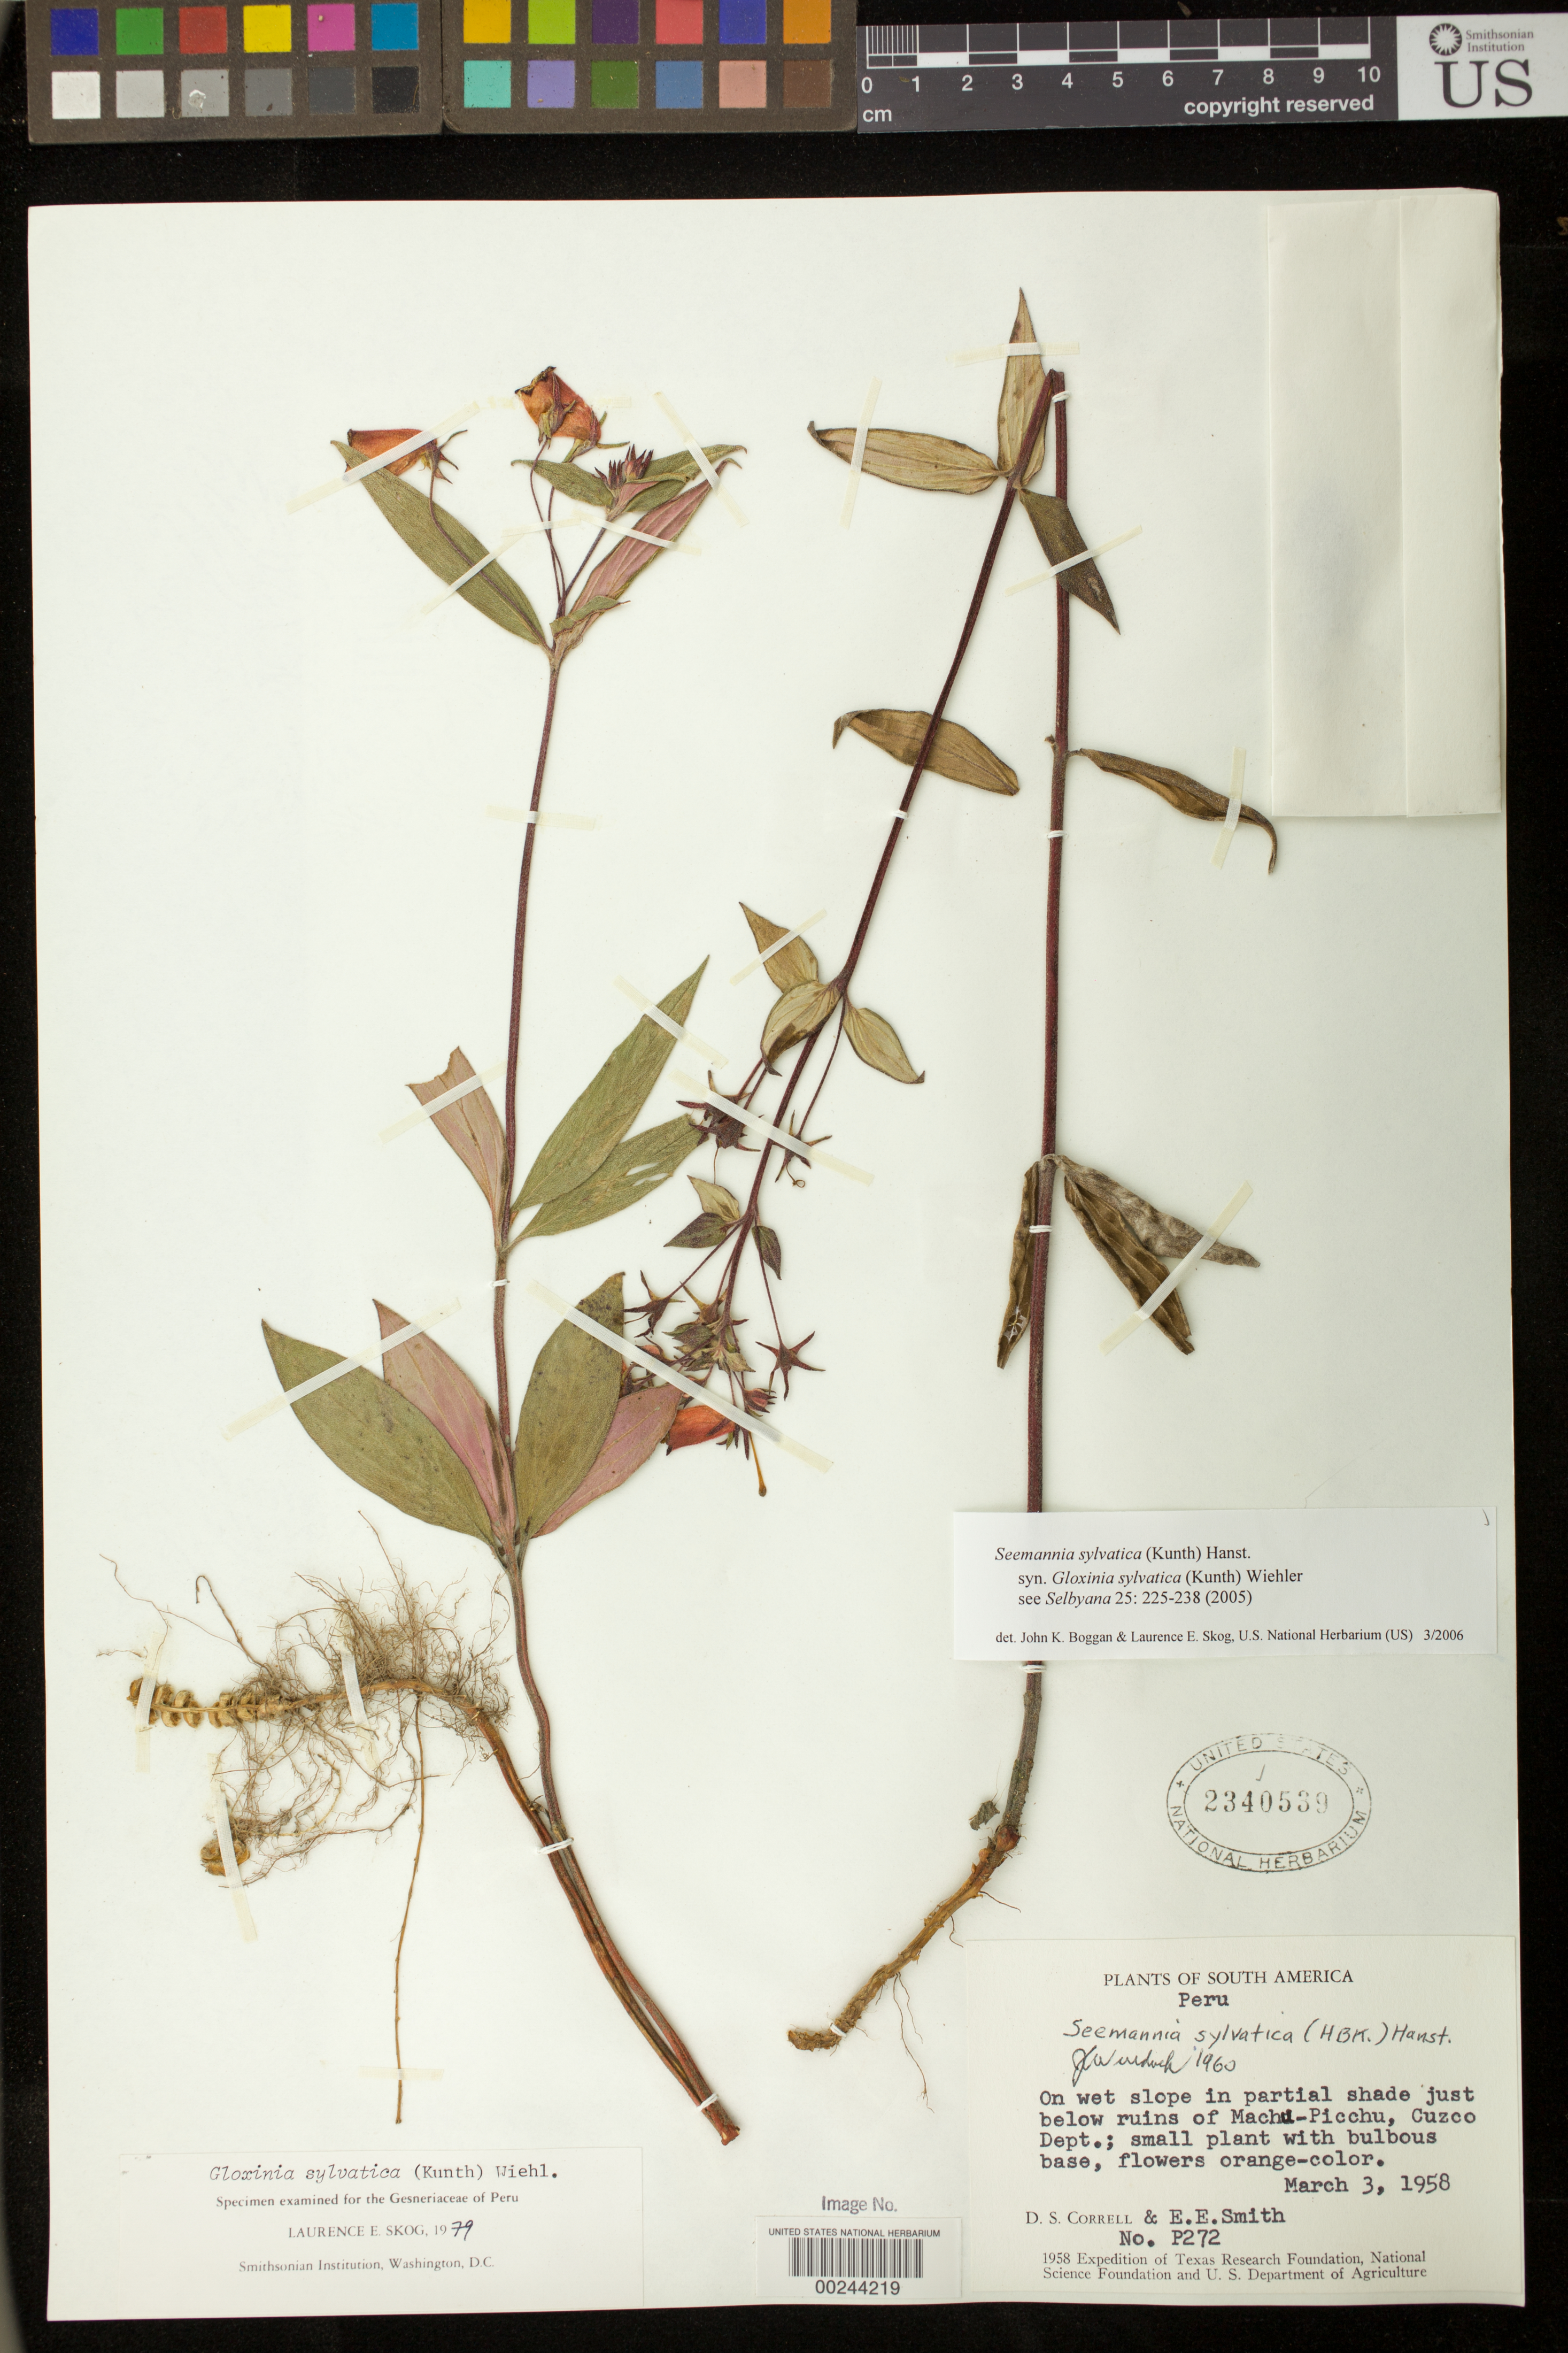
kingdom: Plantae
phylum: Tracheophyta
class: Magnoliopsida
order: Lamiales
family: Gesneriaceae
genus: Seemannia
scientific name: Seemannia sylvatica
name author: (Kunth) Hanst.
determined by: Boggan, J. K.; Skog, L. E.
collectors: D. S. Correll & E. E. Smith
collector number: P 272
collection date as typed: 03 Mar 1958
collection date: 1958-03-03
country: Peru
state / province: Cusco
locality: Just below ruins of Machu-Picchu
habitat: On wet slope in partial shade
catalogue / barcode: US 2340539